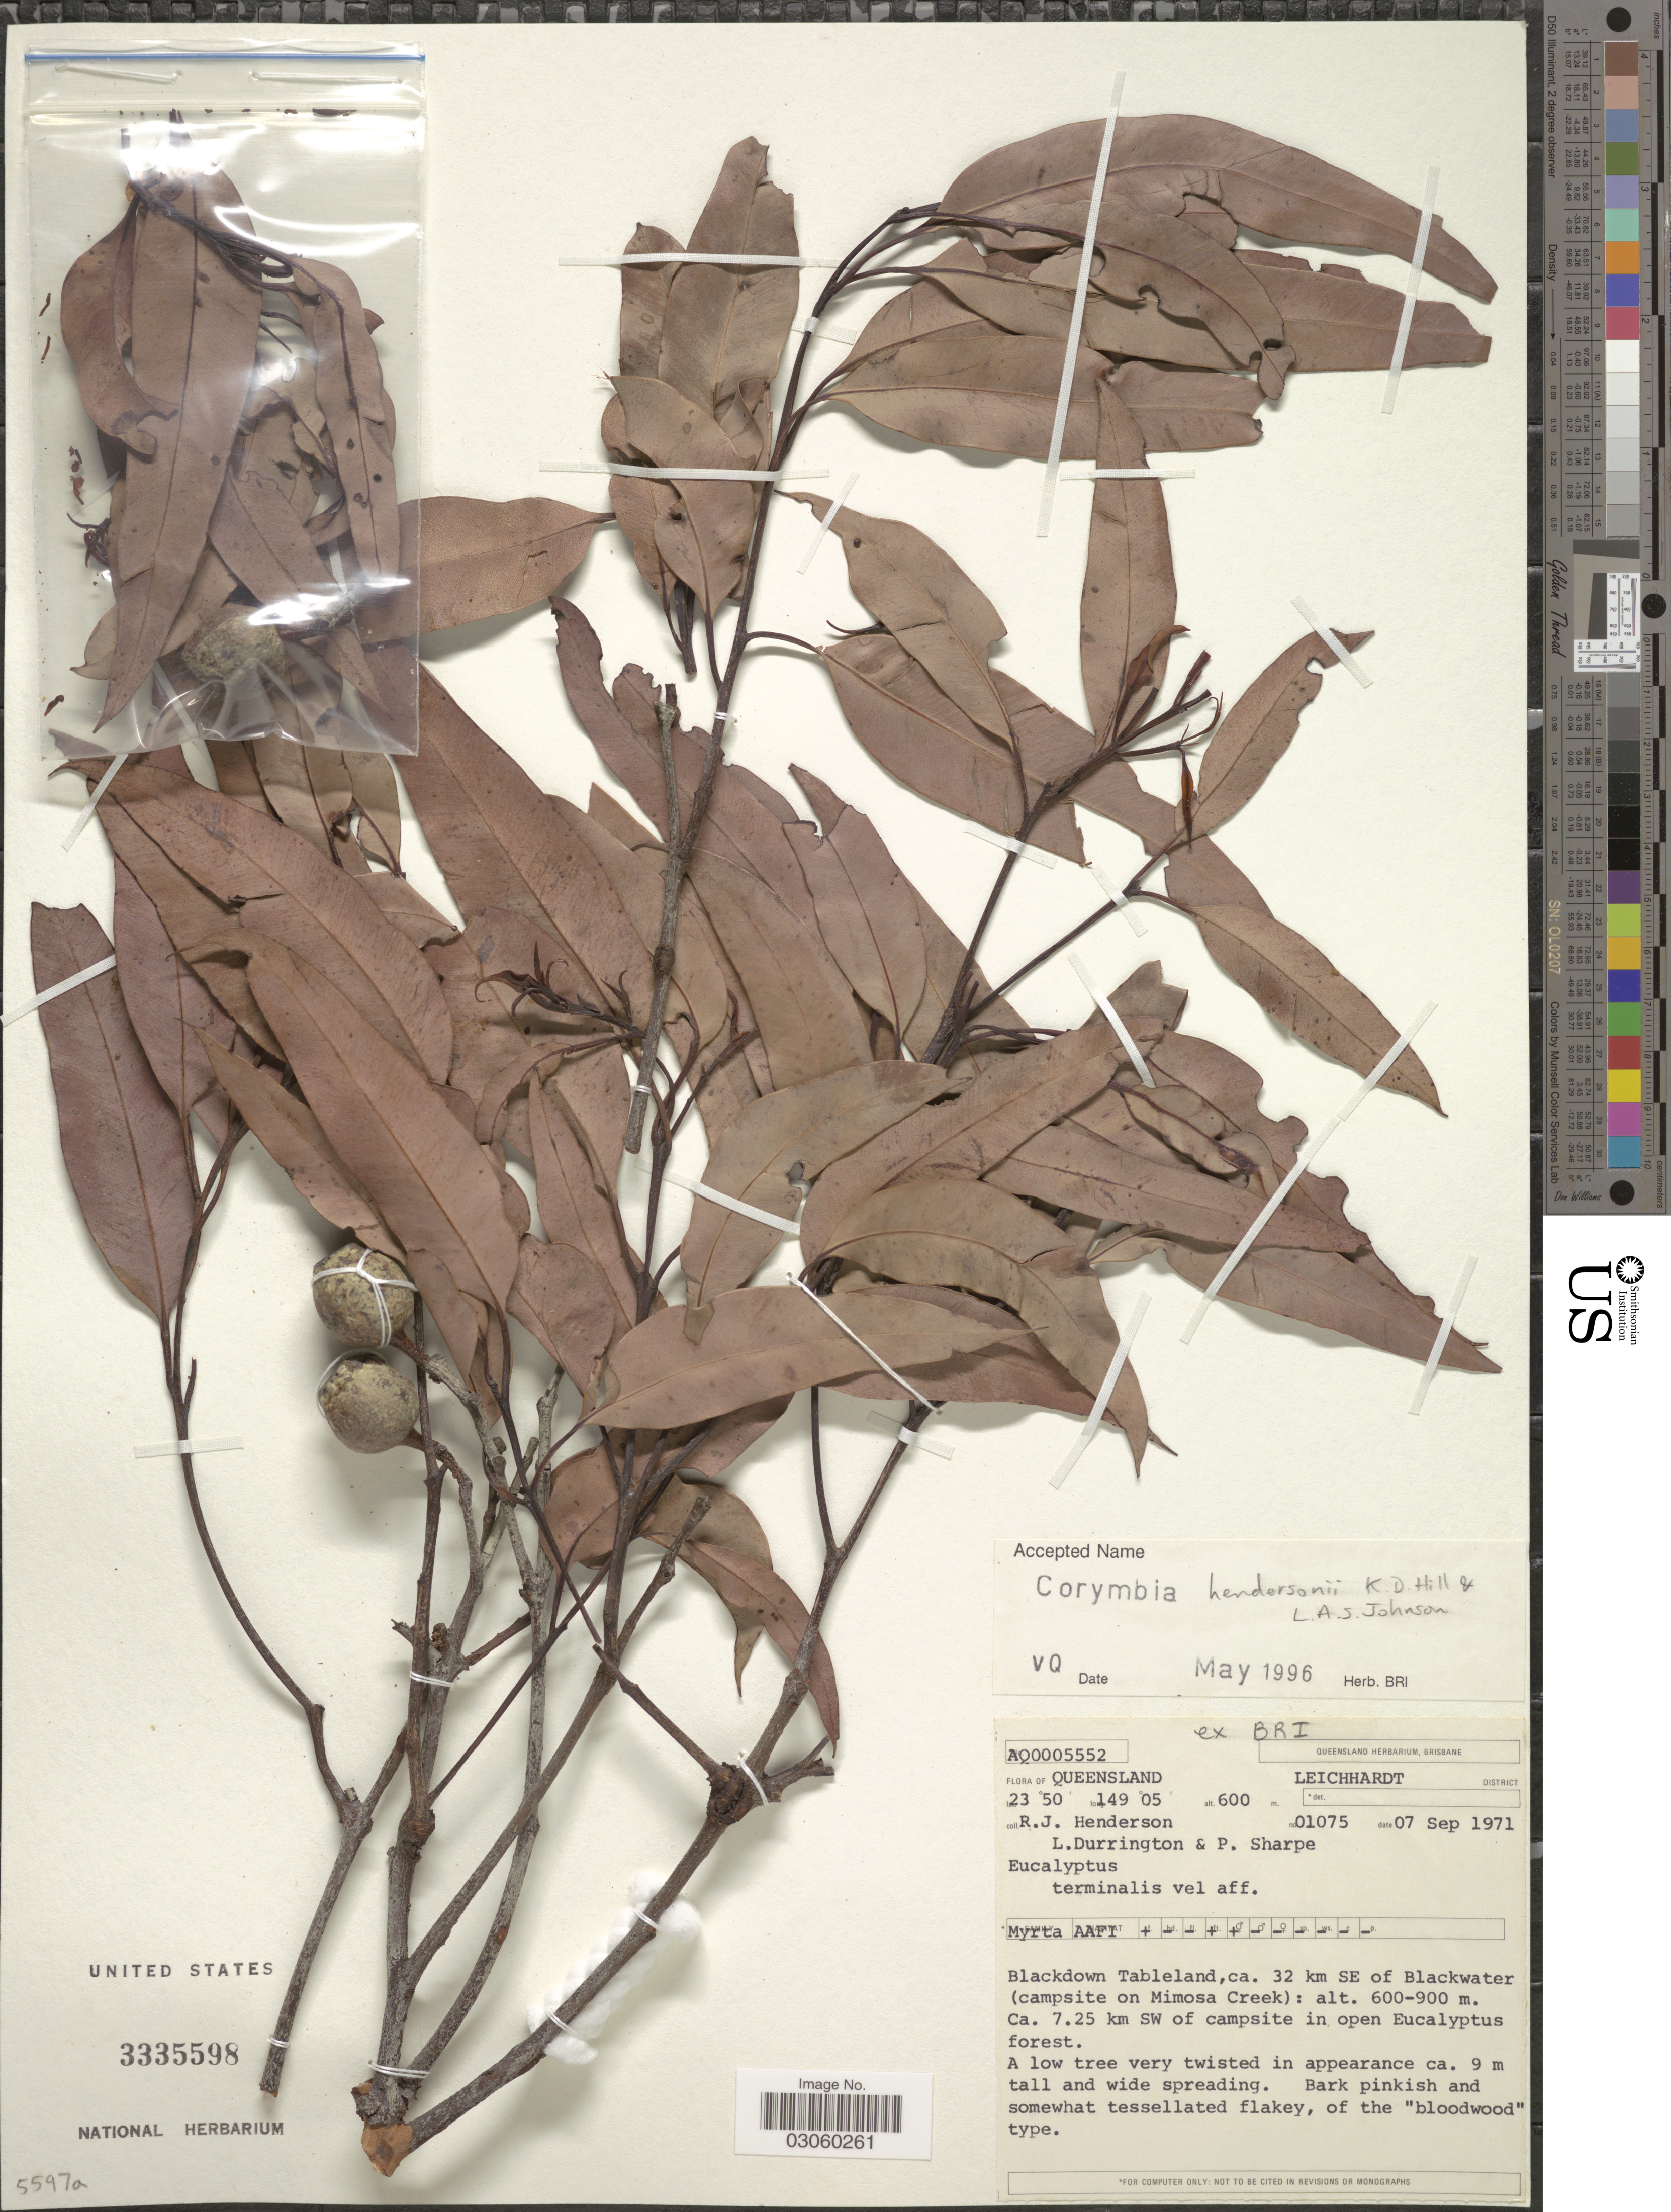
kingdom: Plantae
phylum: Tracheophyta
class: Magnoliopsida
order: Myrtales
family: Myrtaceae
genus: Corymbia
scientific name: Corymbia hendersonii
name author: K.D. Hill & L.A.S. Johnson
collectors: R. J. F. Henderson, L. Durrington & P. Sharpe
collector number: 01075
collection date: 1971-09-07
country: Australia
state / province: Queensland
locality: Leichhardt District. Blackdown Tableland, ca. 32 km SE of Blackwater (campsite on mimosa Creek). Ca. 7.25 km SW of campsite.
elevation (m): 600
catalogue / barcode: US 3335598